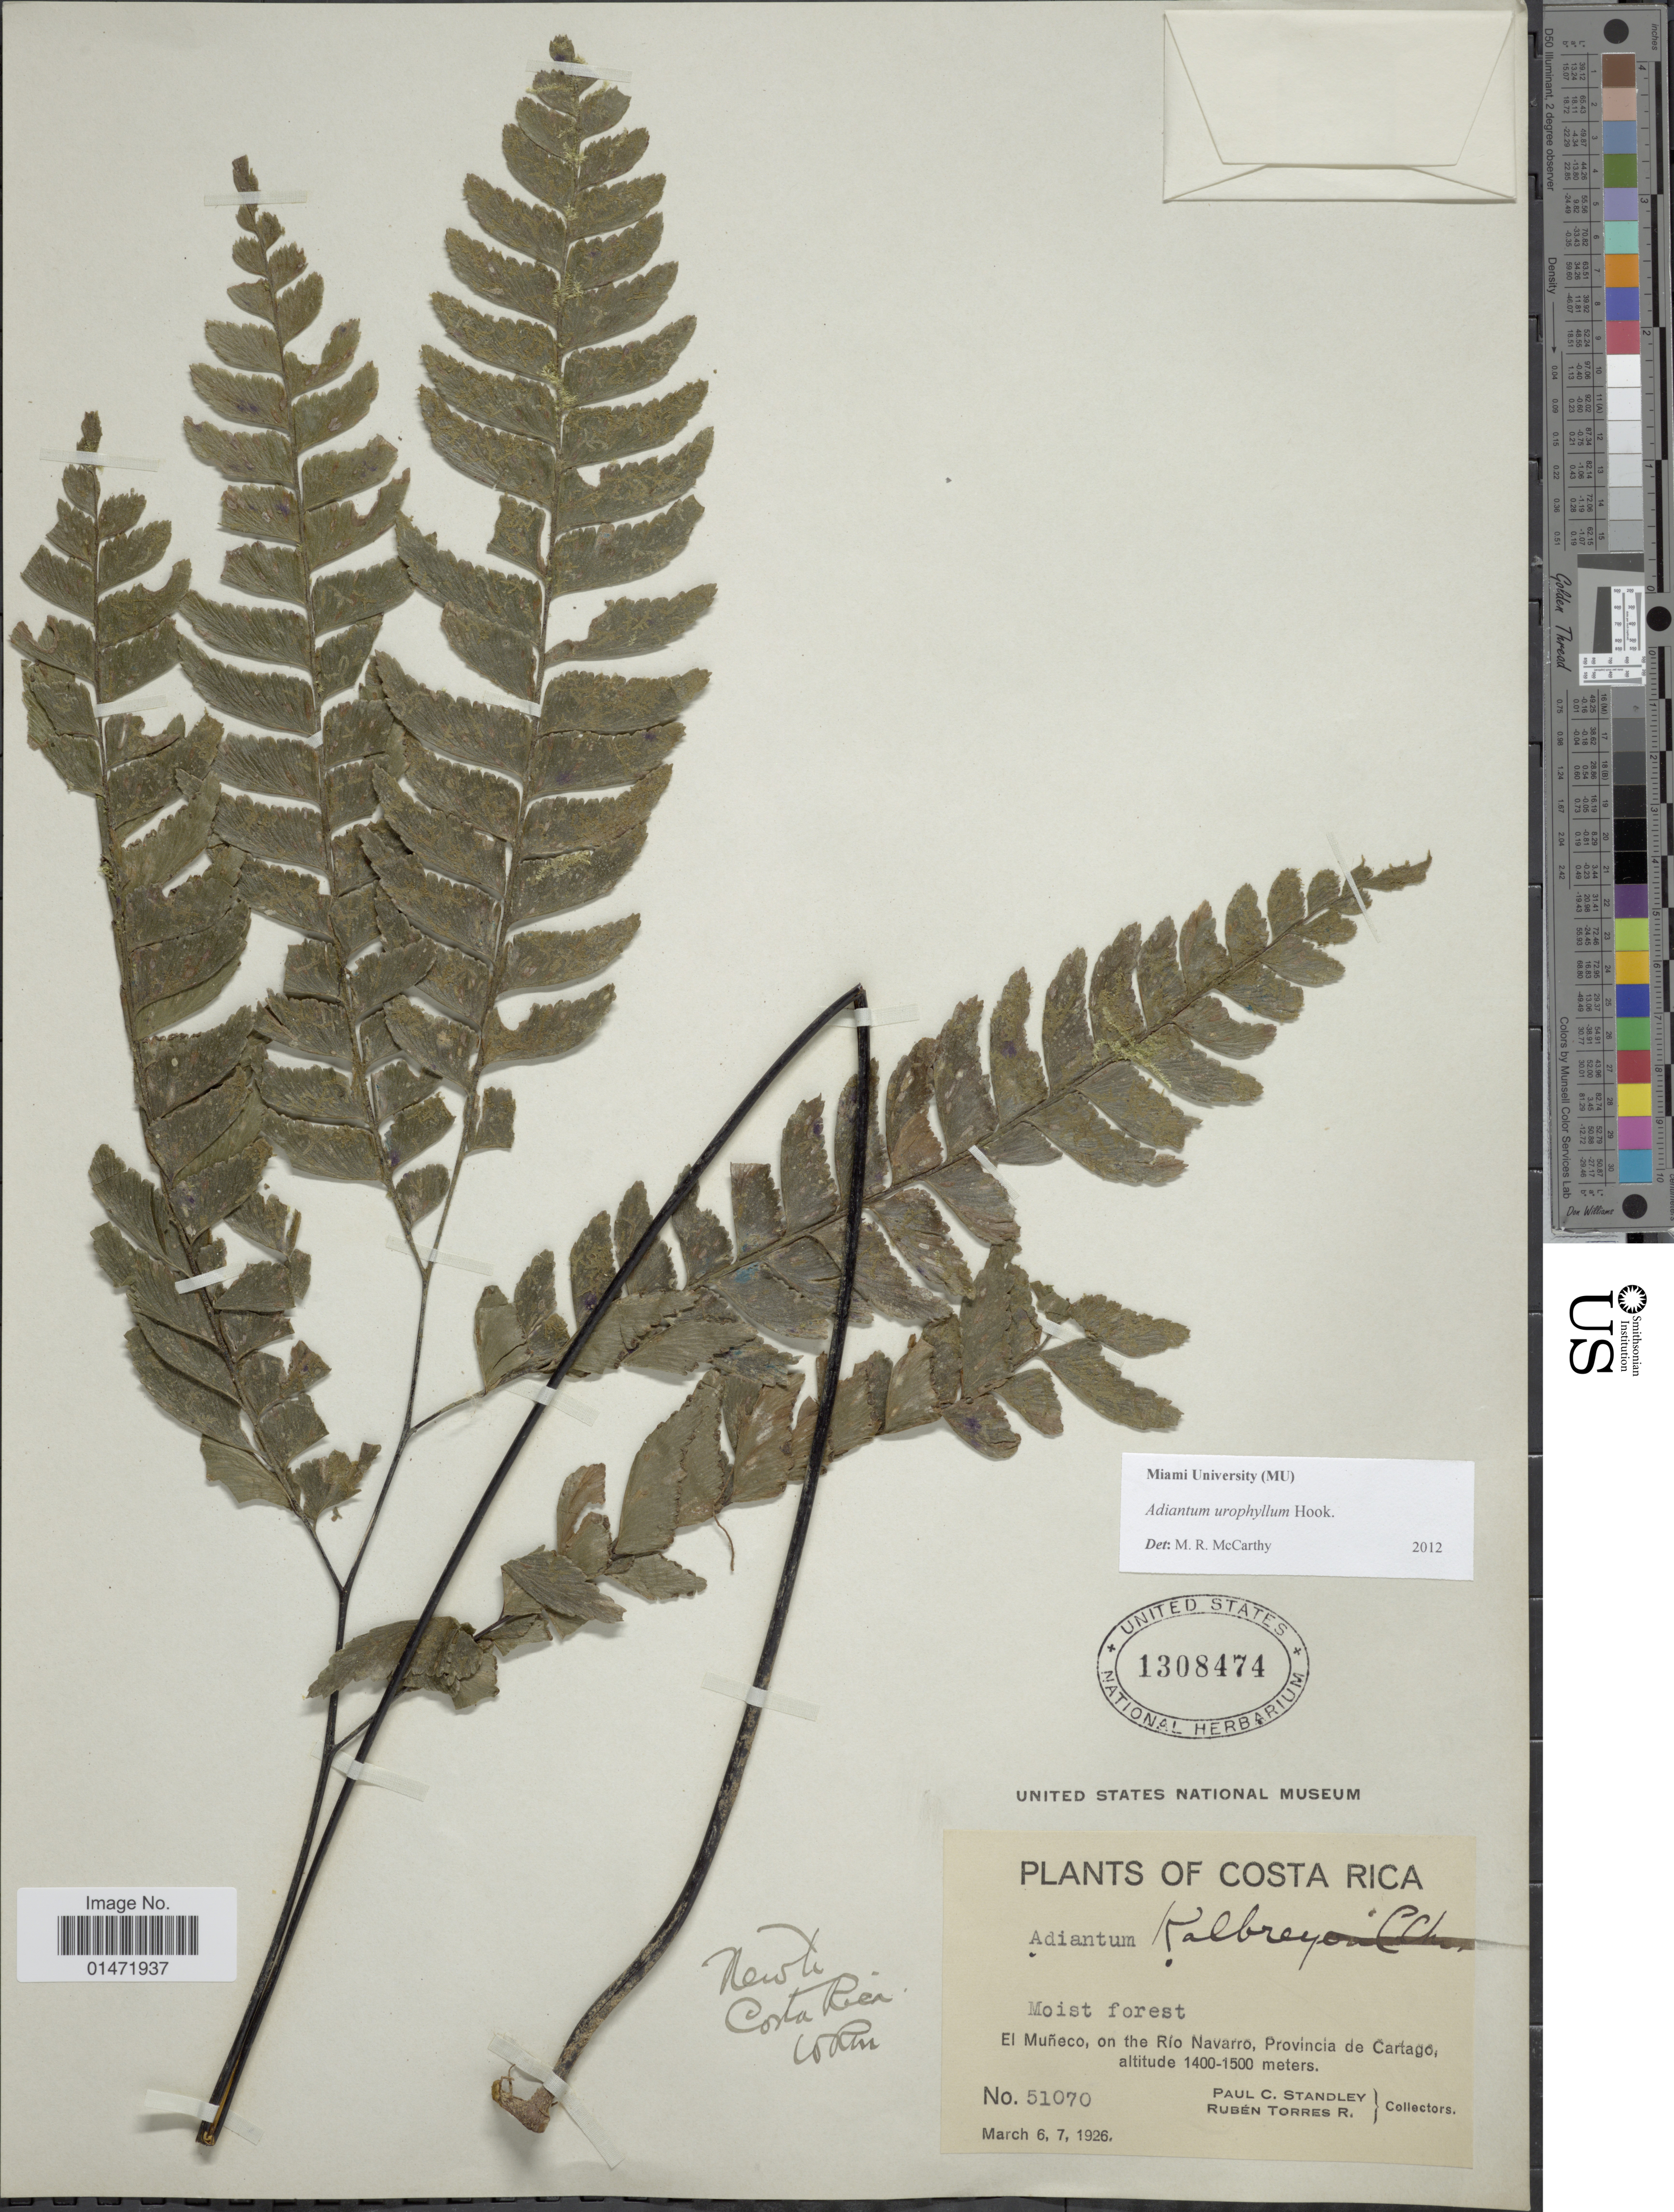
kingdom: Plantae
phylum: Tracheophyta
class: Polypodiopsida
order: Polypodiales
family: Pteridaceae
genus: Adiantum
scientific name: Adiantum urophyllum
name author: Hook.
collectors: P. C. Standley & R. Torres Rojas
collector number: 51070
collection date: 1926-03-06/1926-03-07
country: Costa Rica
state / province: Cartago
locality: El Muñeco, on the Rio Navarro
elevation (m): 1400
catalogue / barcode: US 1308474